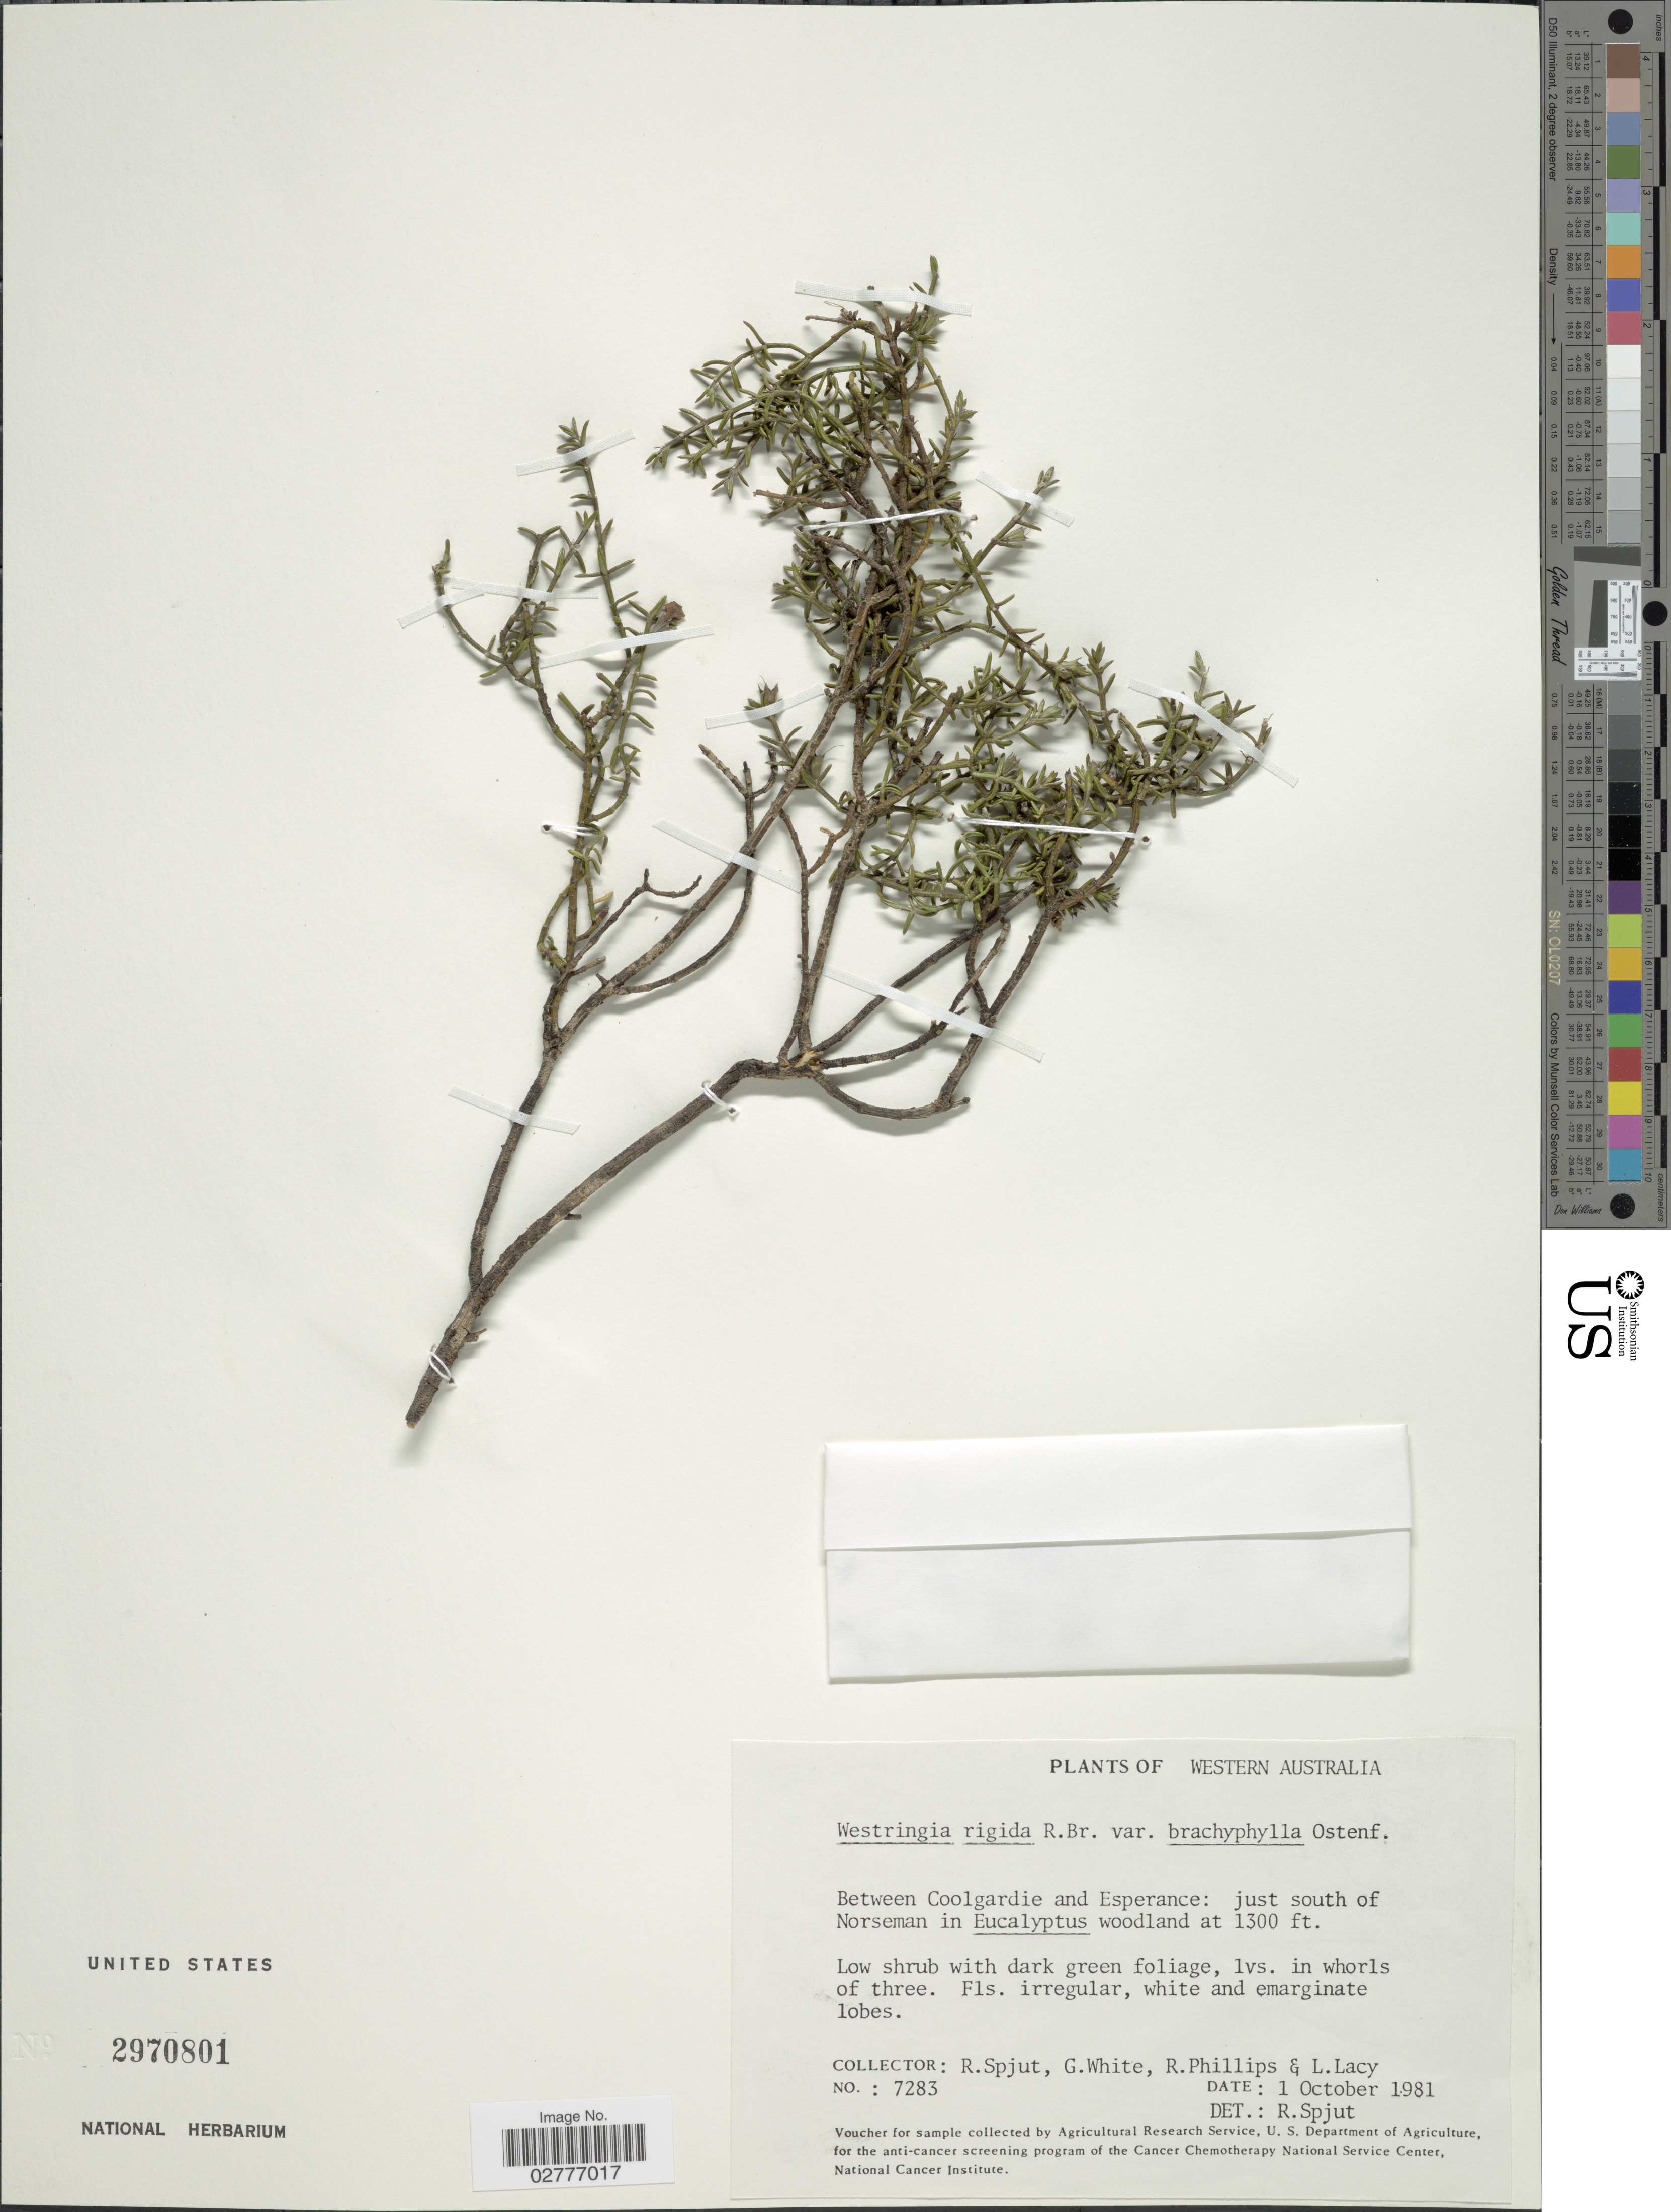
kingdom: Plantae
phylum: Tracheophyta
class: Magnoliopsida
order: Lamiales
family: Lamiaceae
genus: Westringia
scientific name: Westringia rigida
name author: R. Br.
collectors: R. Spjut, G. White, R. Phillips & L. Lacy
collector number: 7283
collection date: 1981-10-01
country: Australia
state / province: Western Australia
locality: Between Coolgardie and Esperance: just south of Norseman.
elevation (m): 396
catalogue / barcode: US 2970801